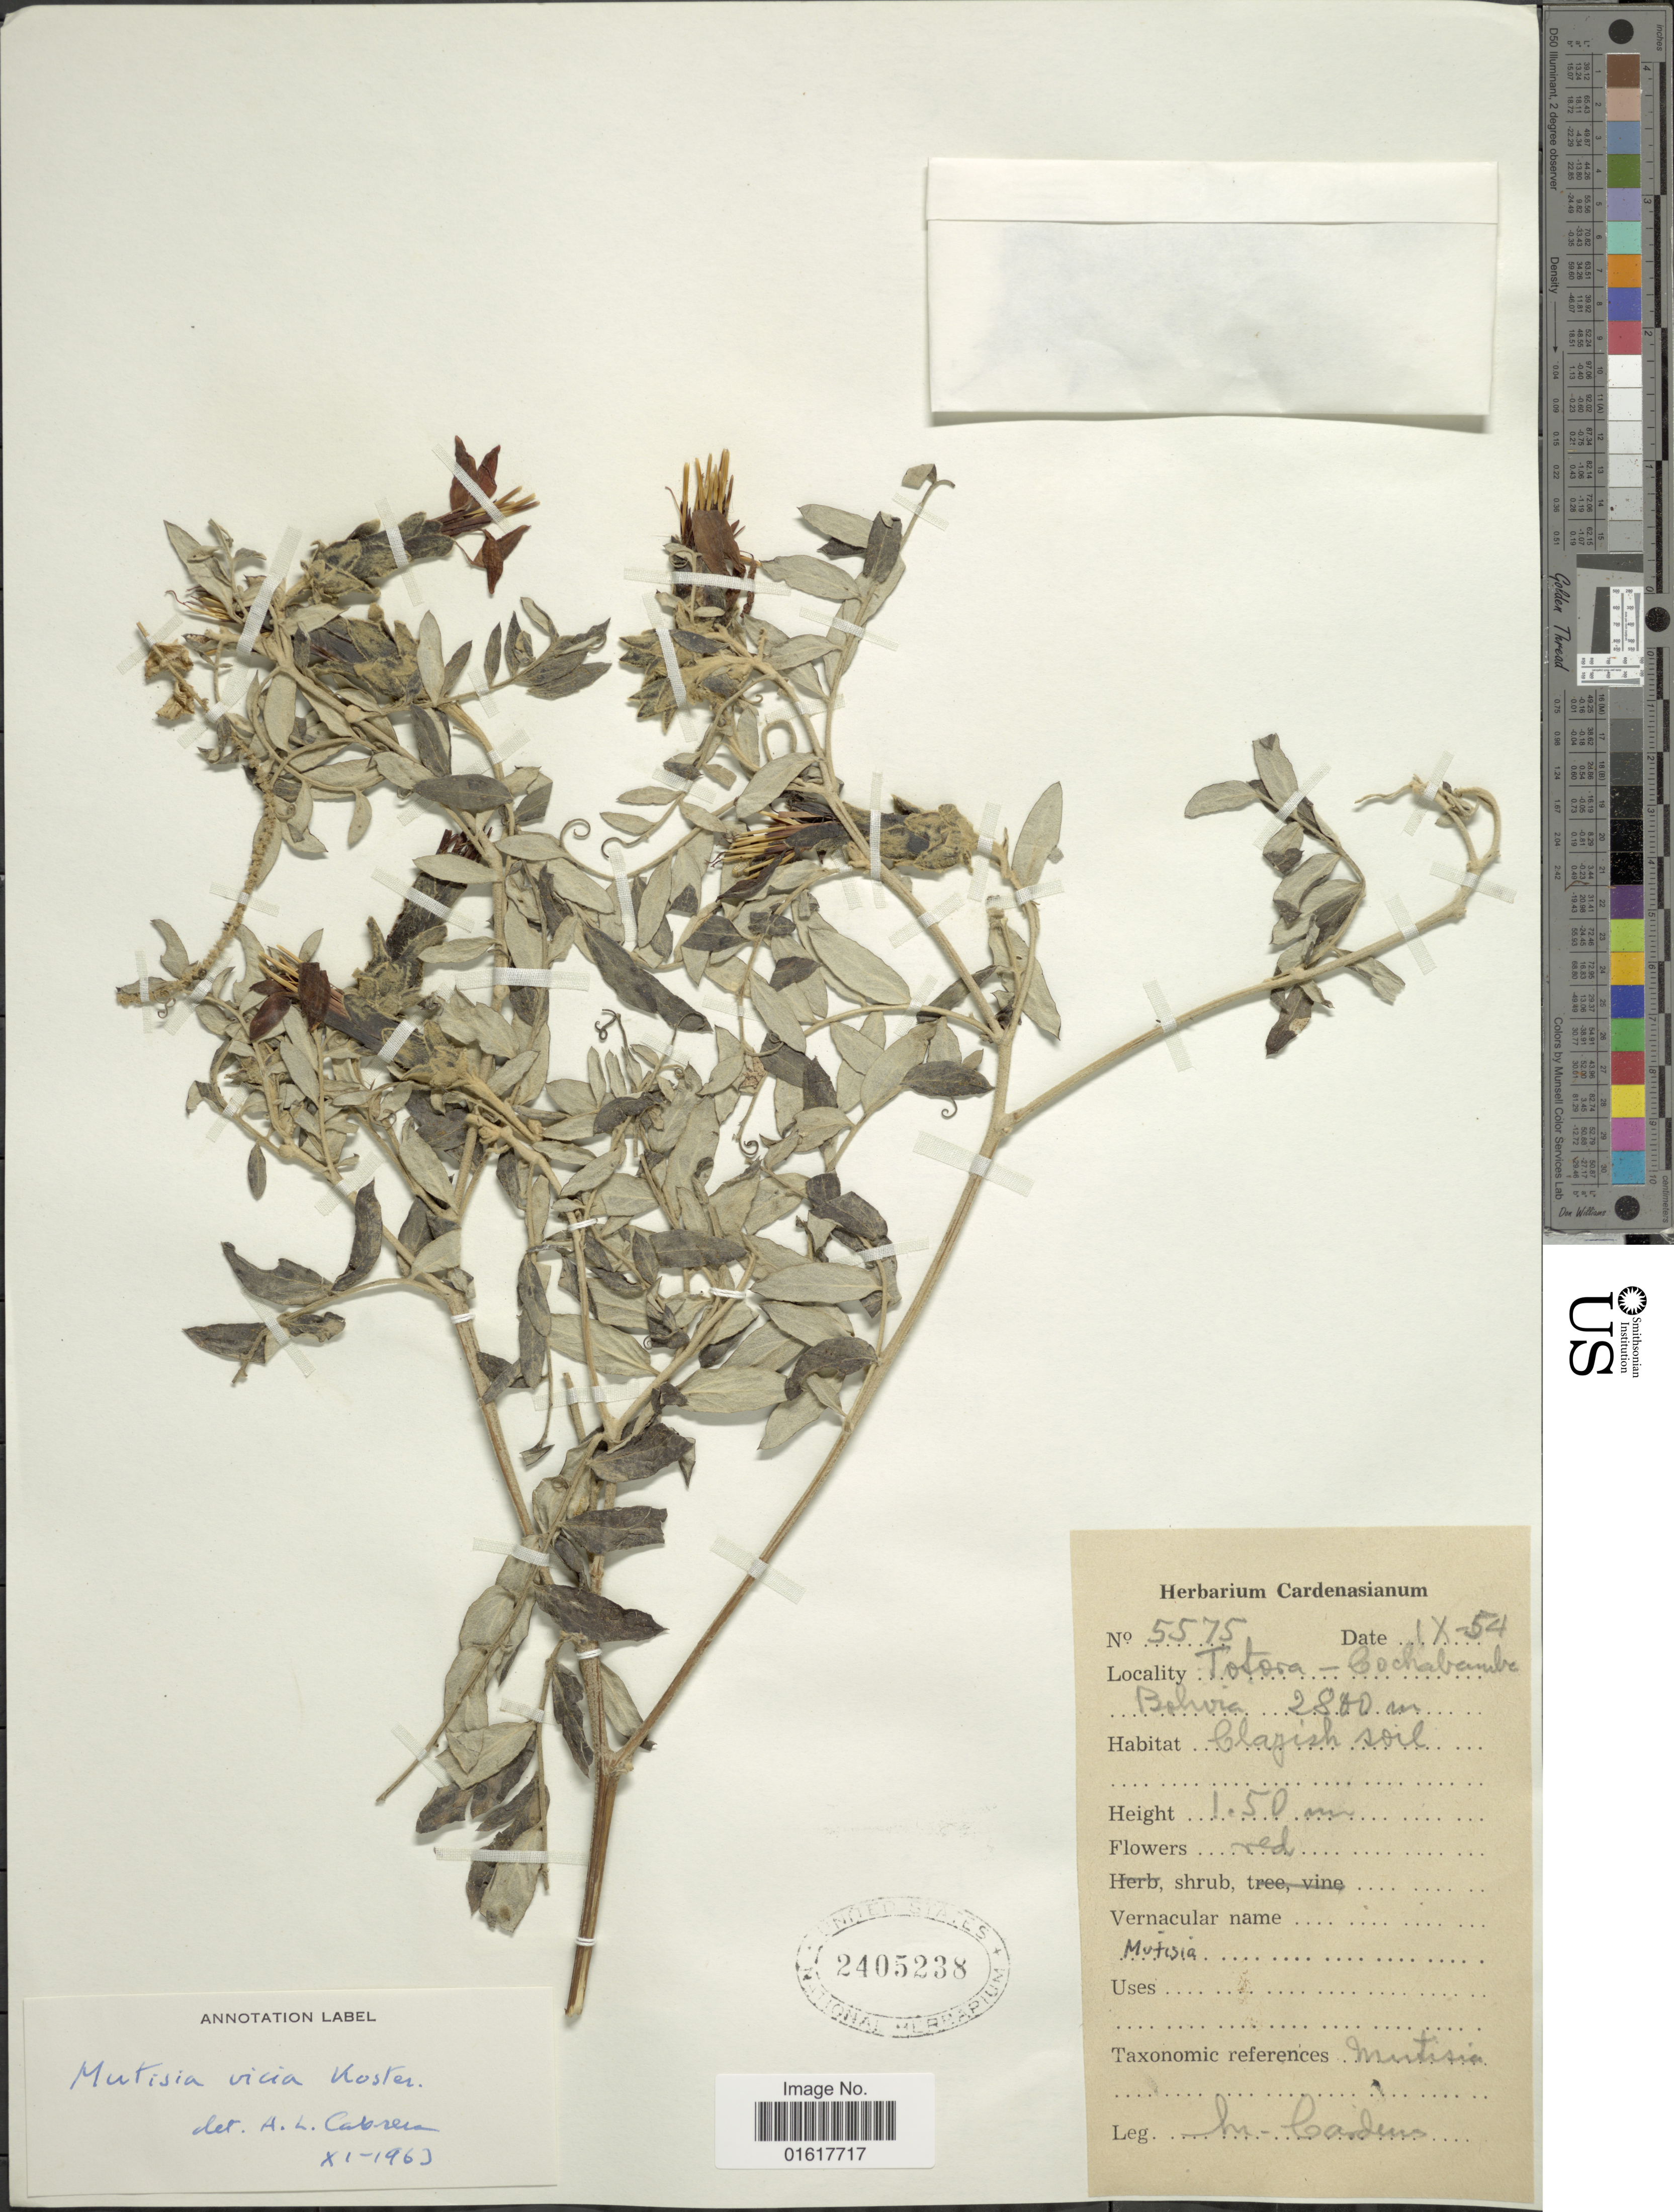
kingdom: Plantae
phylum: Tracheophyta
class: Magnoliopsida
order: Asterales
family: Asteraceae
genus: Mutisia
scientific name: Mutisia vicia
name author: J. Kost.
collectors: M. Cárdenas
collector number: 5575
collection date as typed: Transcribed d/m/y: /9/54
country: Bolivia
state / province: Cochabamba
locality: Totora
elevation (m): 2800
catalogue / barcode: US 2405238